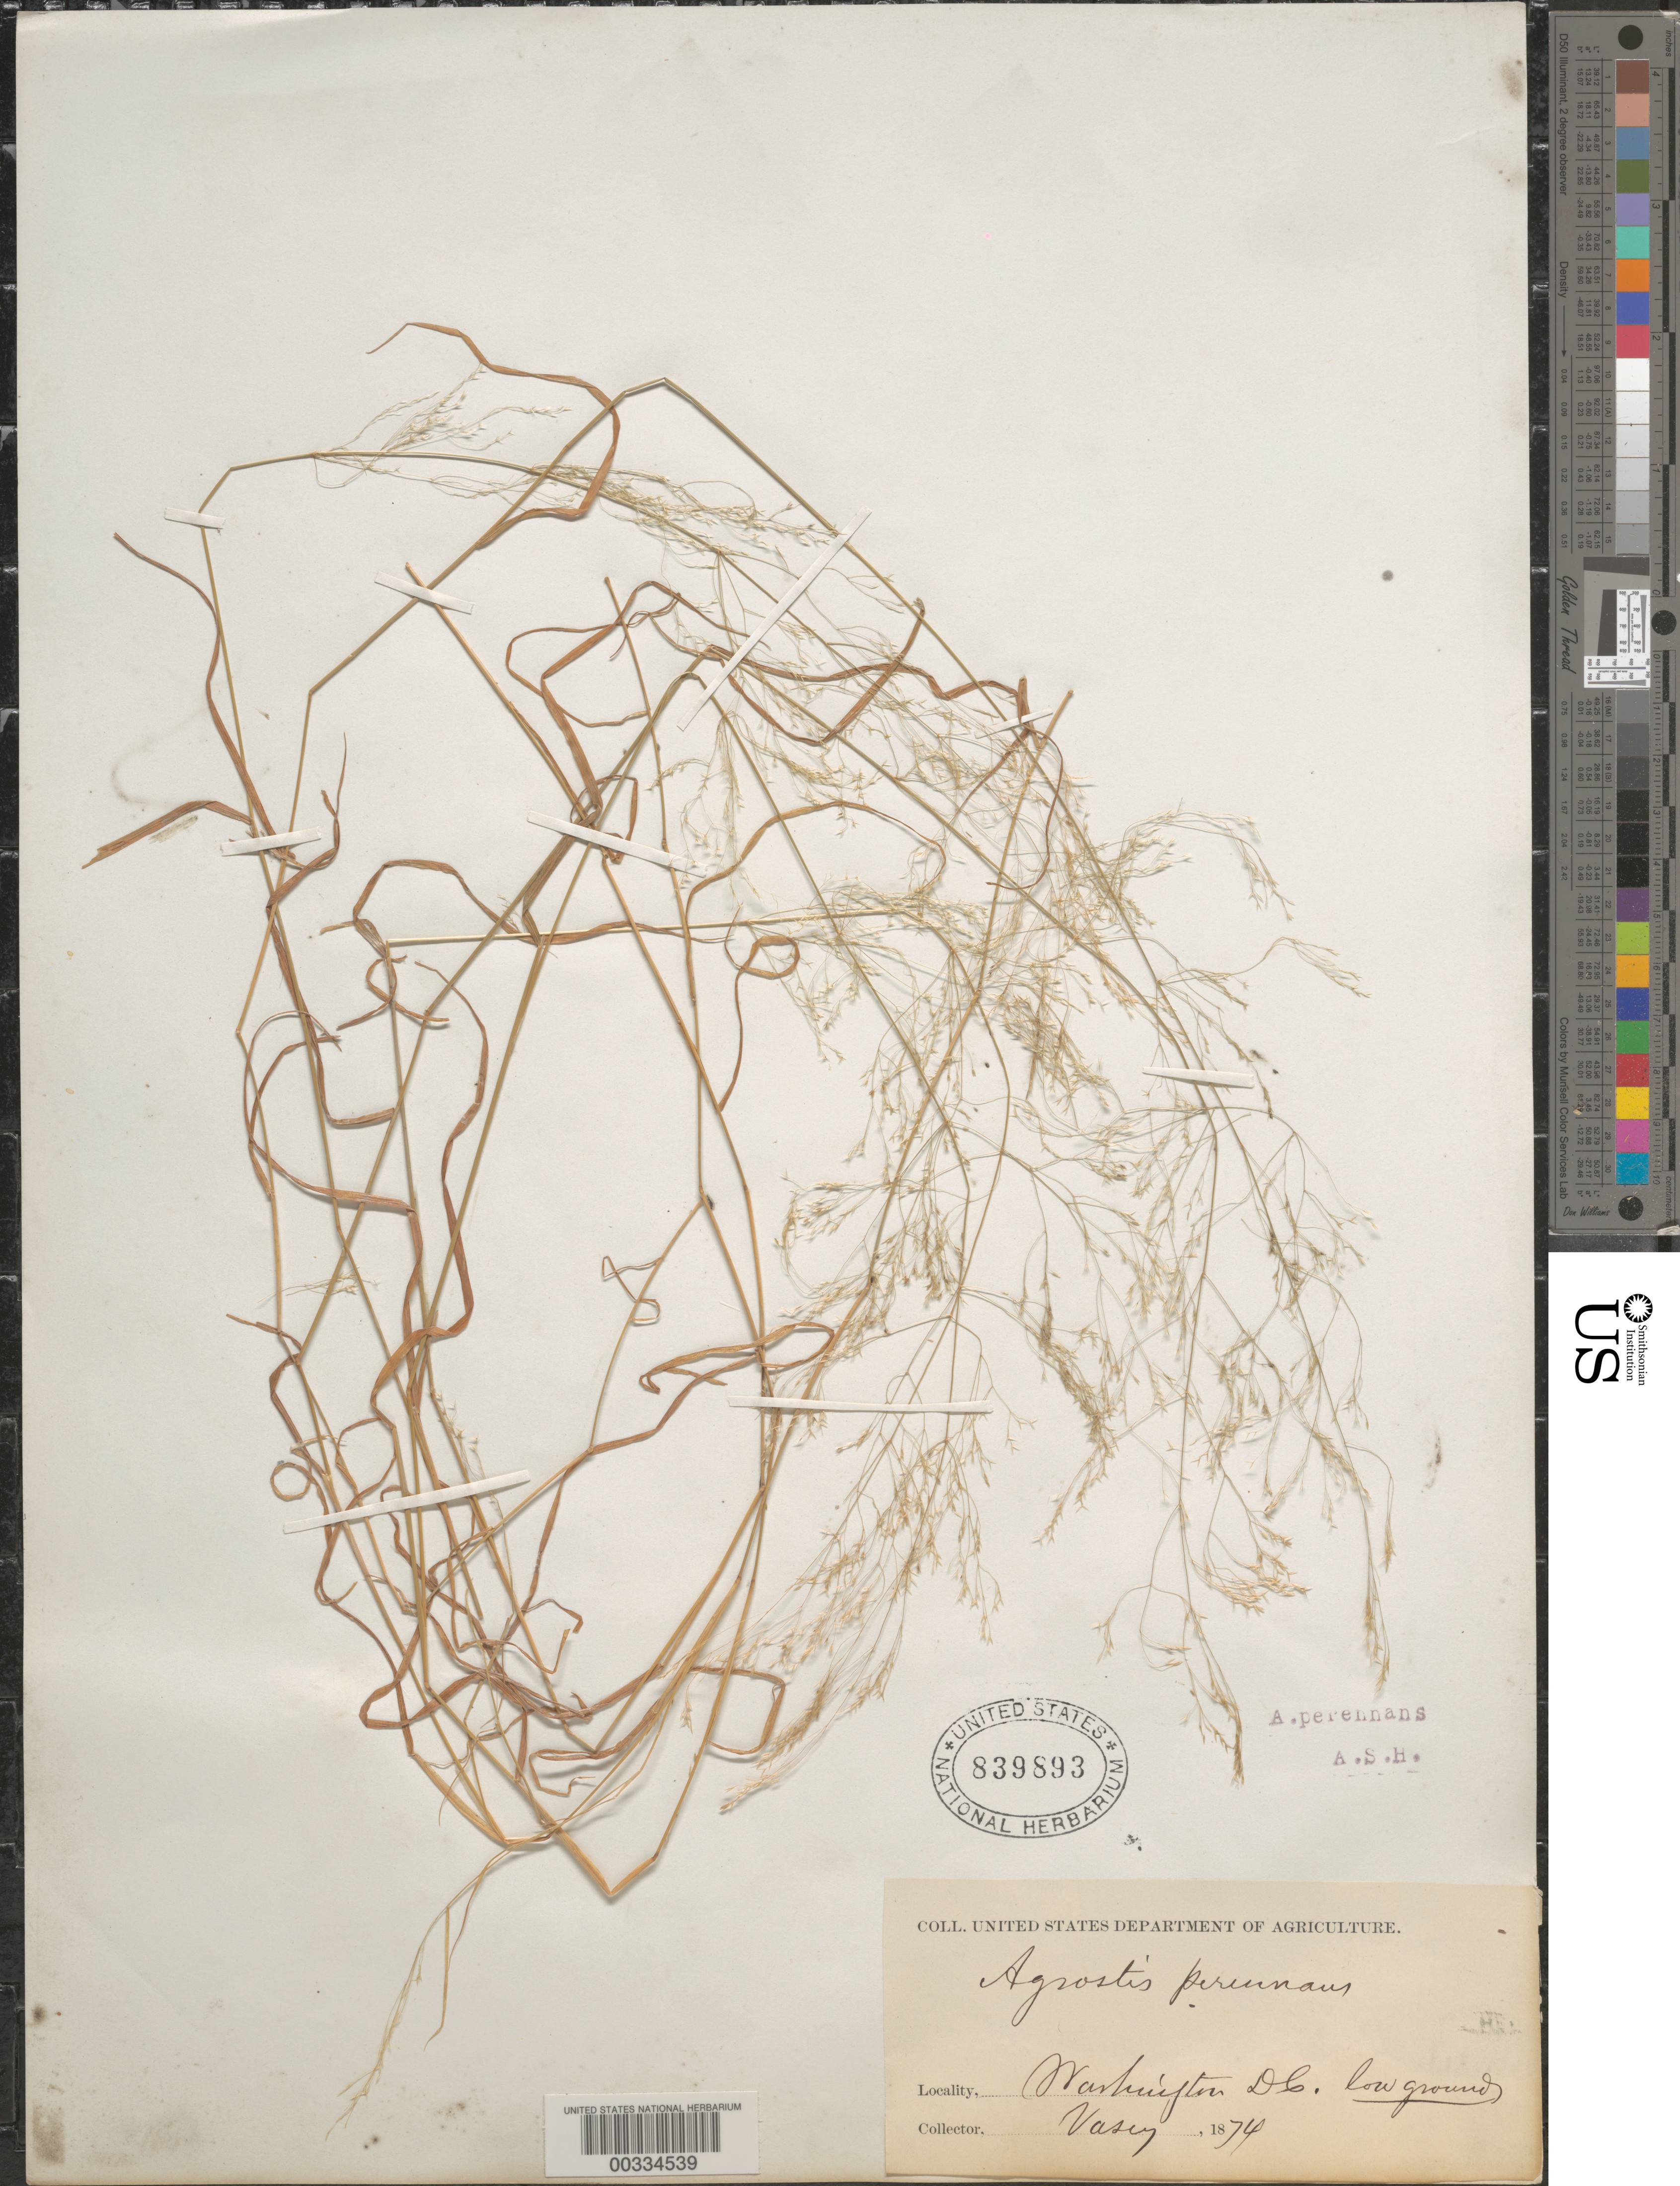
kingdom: Plantae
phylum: Tracheophyta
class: Liliopsida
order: Poales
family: Poaceae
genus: Agrostis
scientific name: Agrostis perennans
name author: (Walter) Tuck.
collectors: G. Vasey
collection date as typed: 1874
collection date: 1874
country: United States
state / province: District of Columbia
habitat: Low ground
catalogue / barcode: US 839893